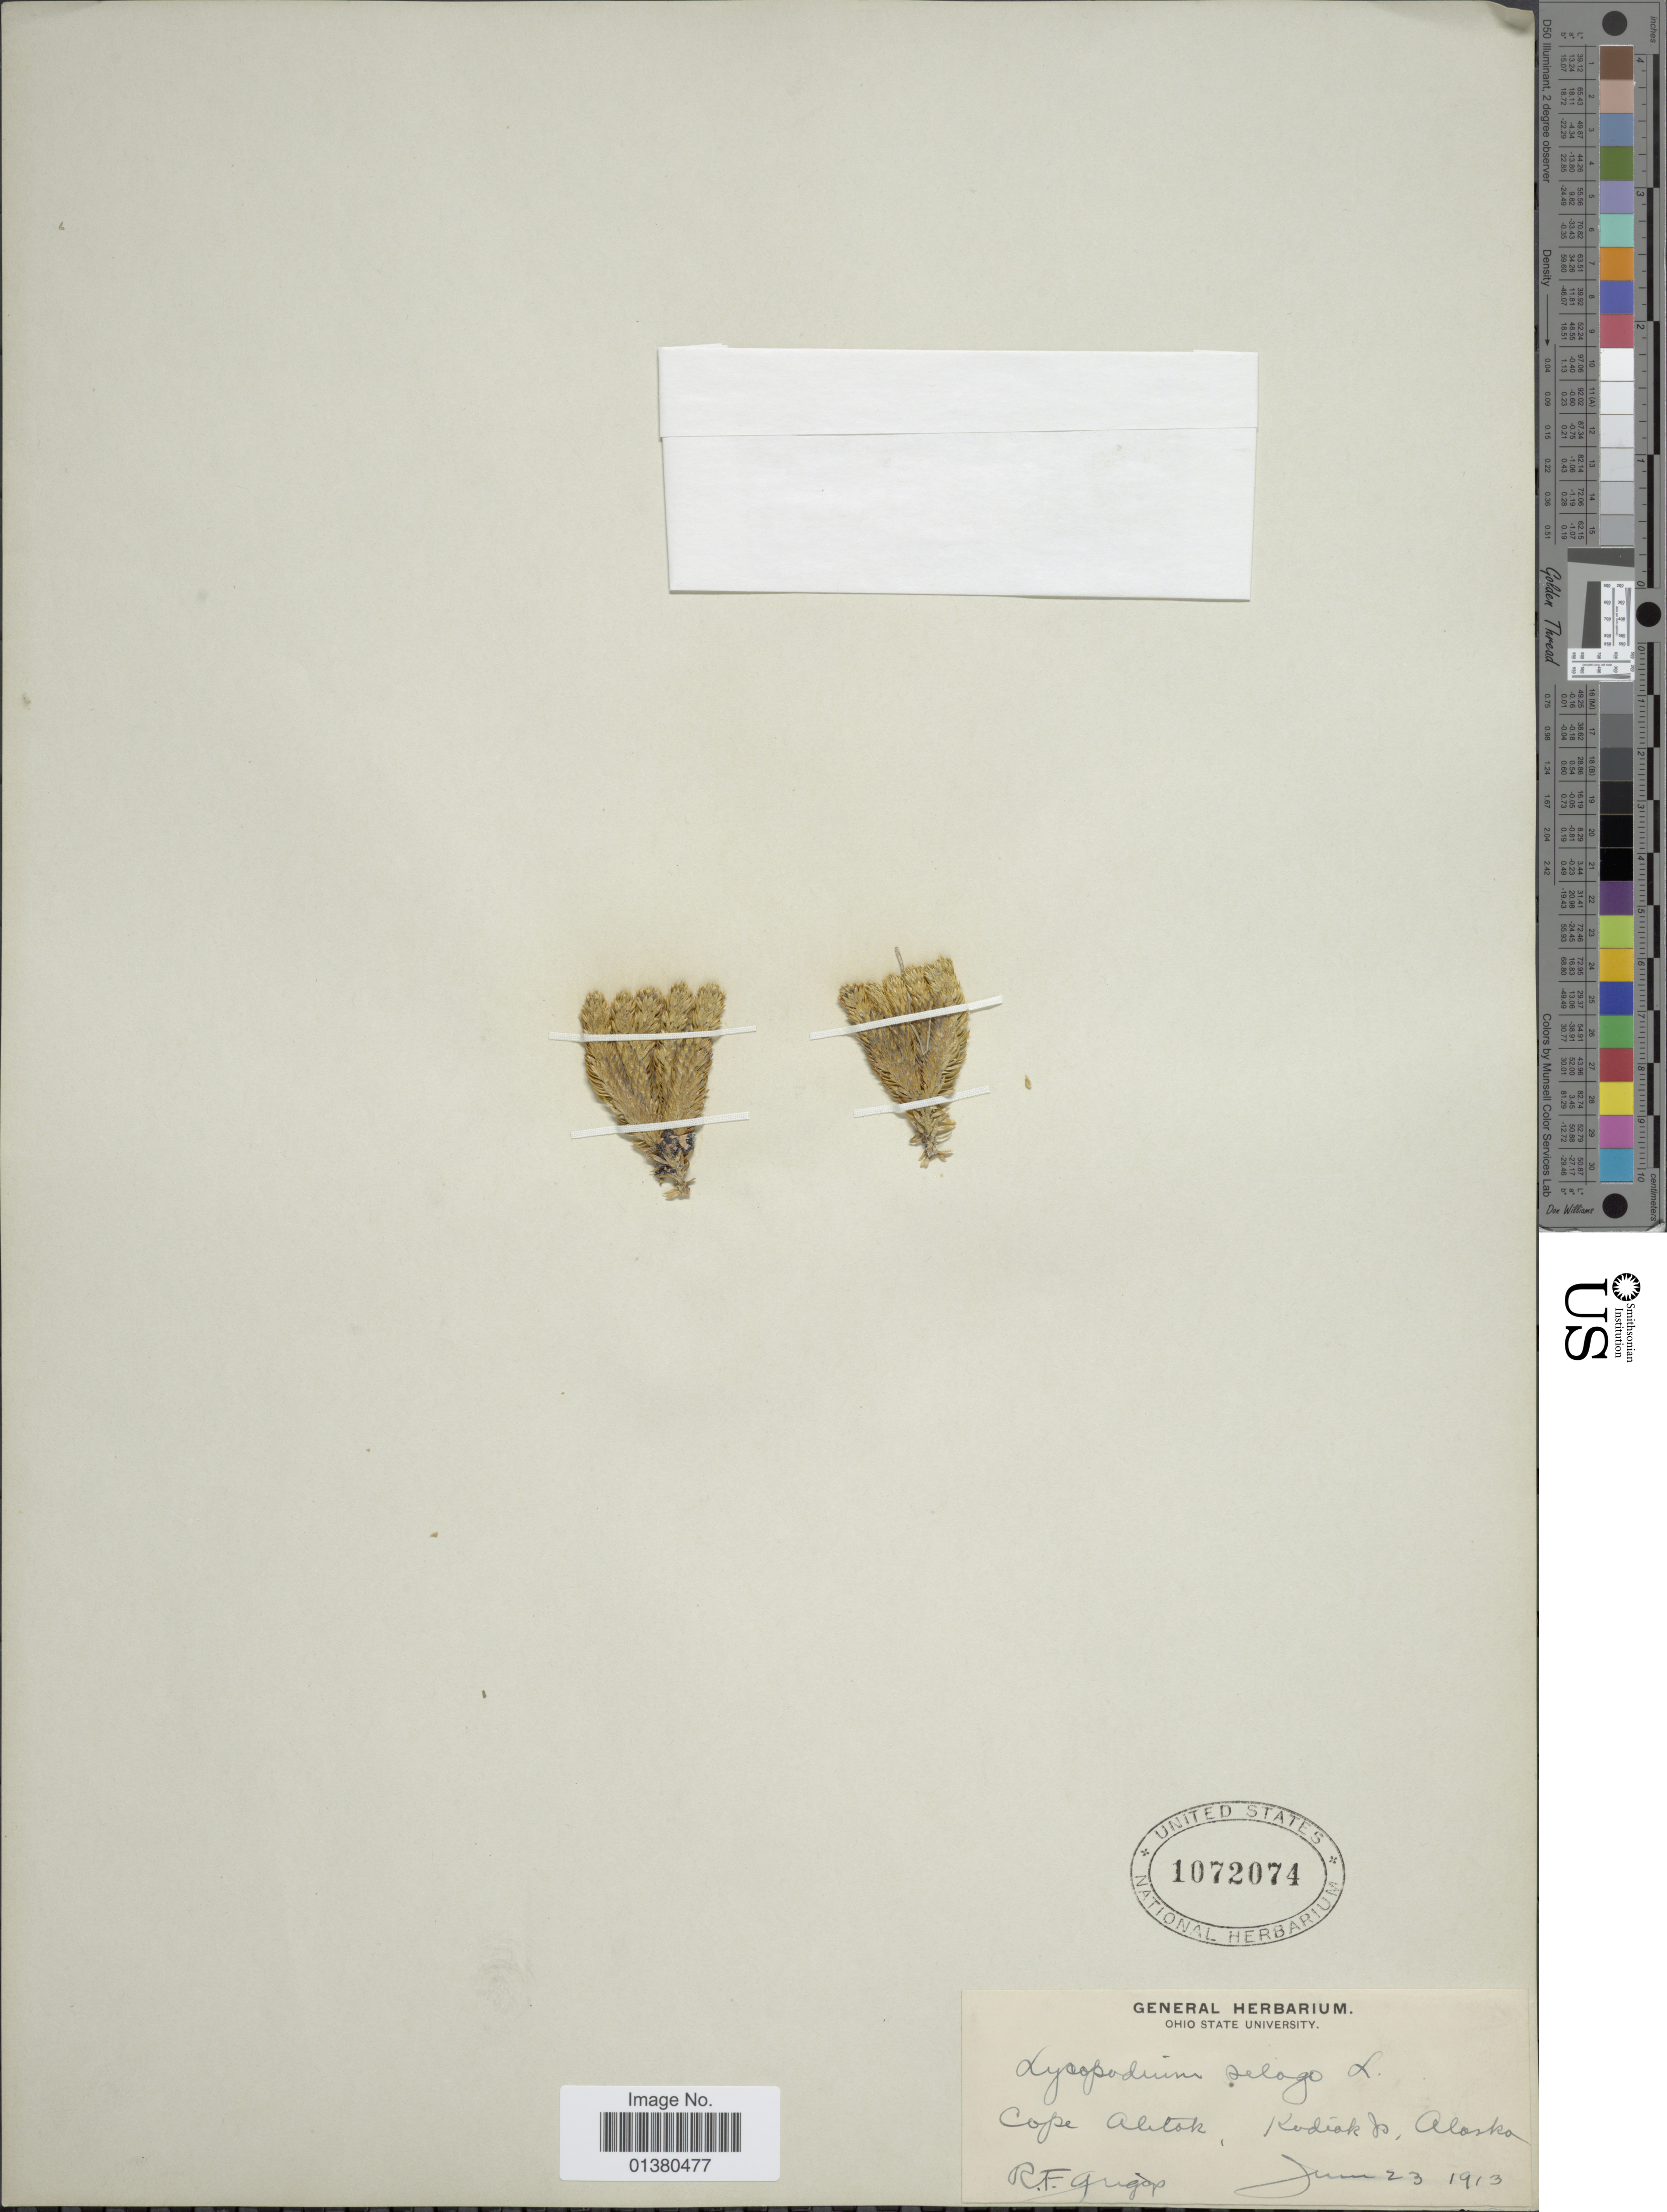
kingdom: Plantae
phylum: Tracheophyta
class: Lycopodiopsida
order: Lycopodiales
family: Lycopodiaceae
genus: Huperzia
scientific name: Huperzia selago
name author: (L.) Bernh. ex Schrank & Mart.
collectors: R. F. Griggs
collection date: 1913-06-23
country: United States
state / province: Alaska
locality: Cape Alitak, Kodiak Is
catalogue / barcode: US 1072074